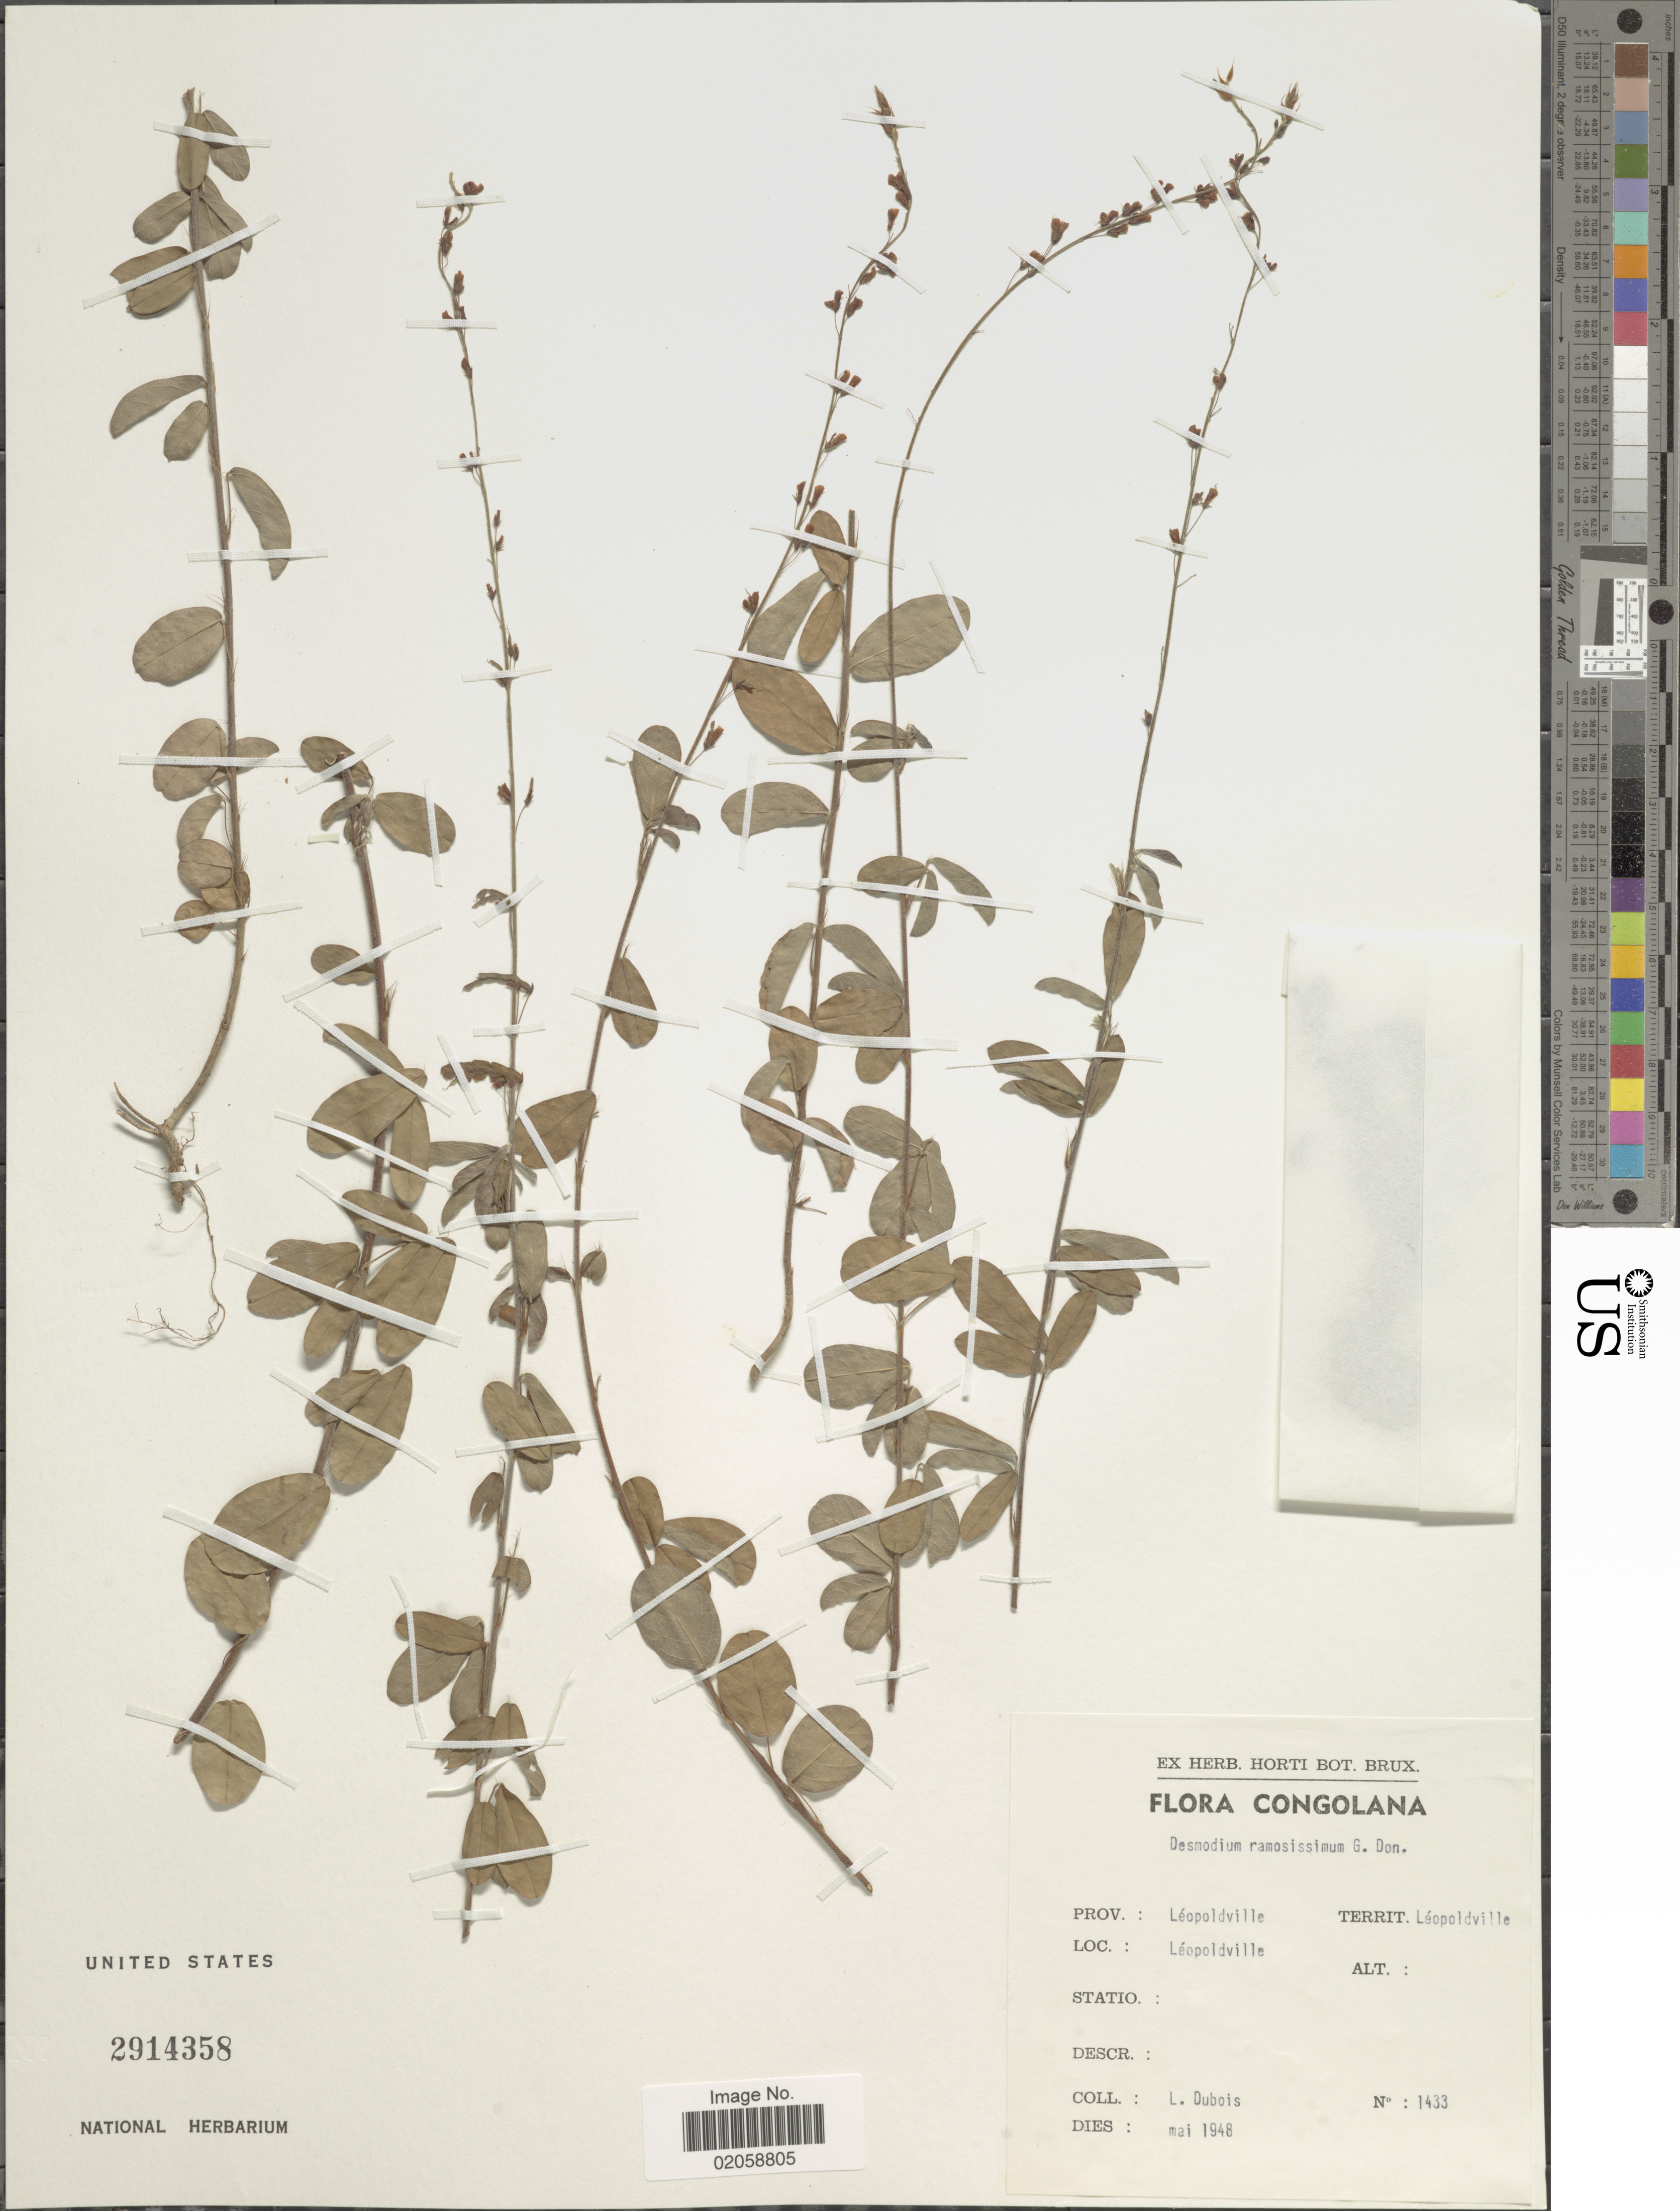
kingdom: Plantae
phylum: Tracheophyta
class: Magnoliopsida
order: Fabales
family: Fabaceae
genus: Grona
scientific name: Grona ramosissima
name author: (G. Don) H. Ohashi & K. Ohashi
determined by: Strong, Mark T., (BOT), Smithsonian Institution - National Museum of Natural History (UNITED STATES)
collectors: L. Dubois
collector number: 1433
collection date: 1948-05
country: Congo, Democratic Republic of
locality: Congolana. Prov.: Léopoldville. Territ. Léopoldville. Léopoldville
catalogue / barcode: US 2914358